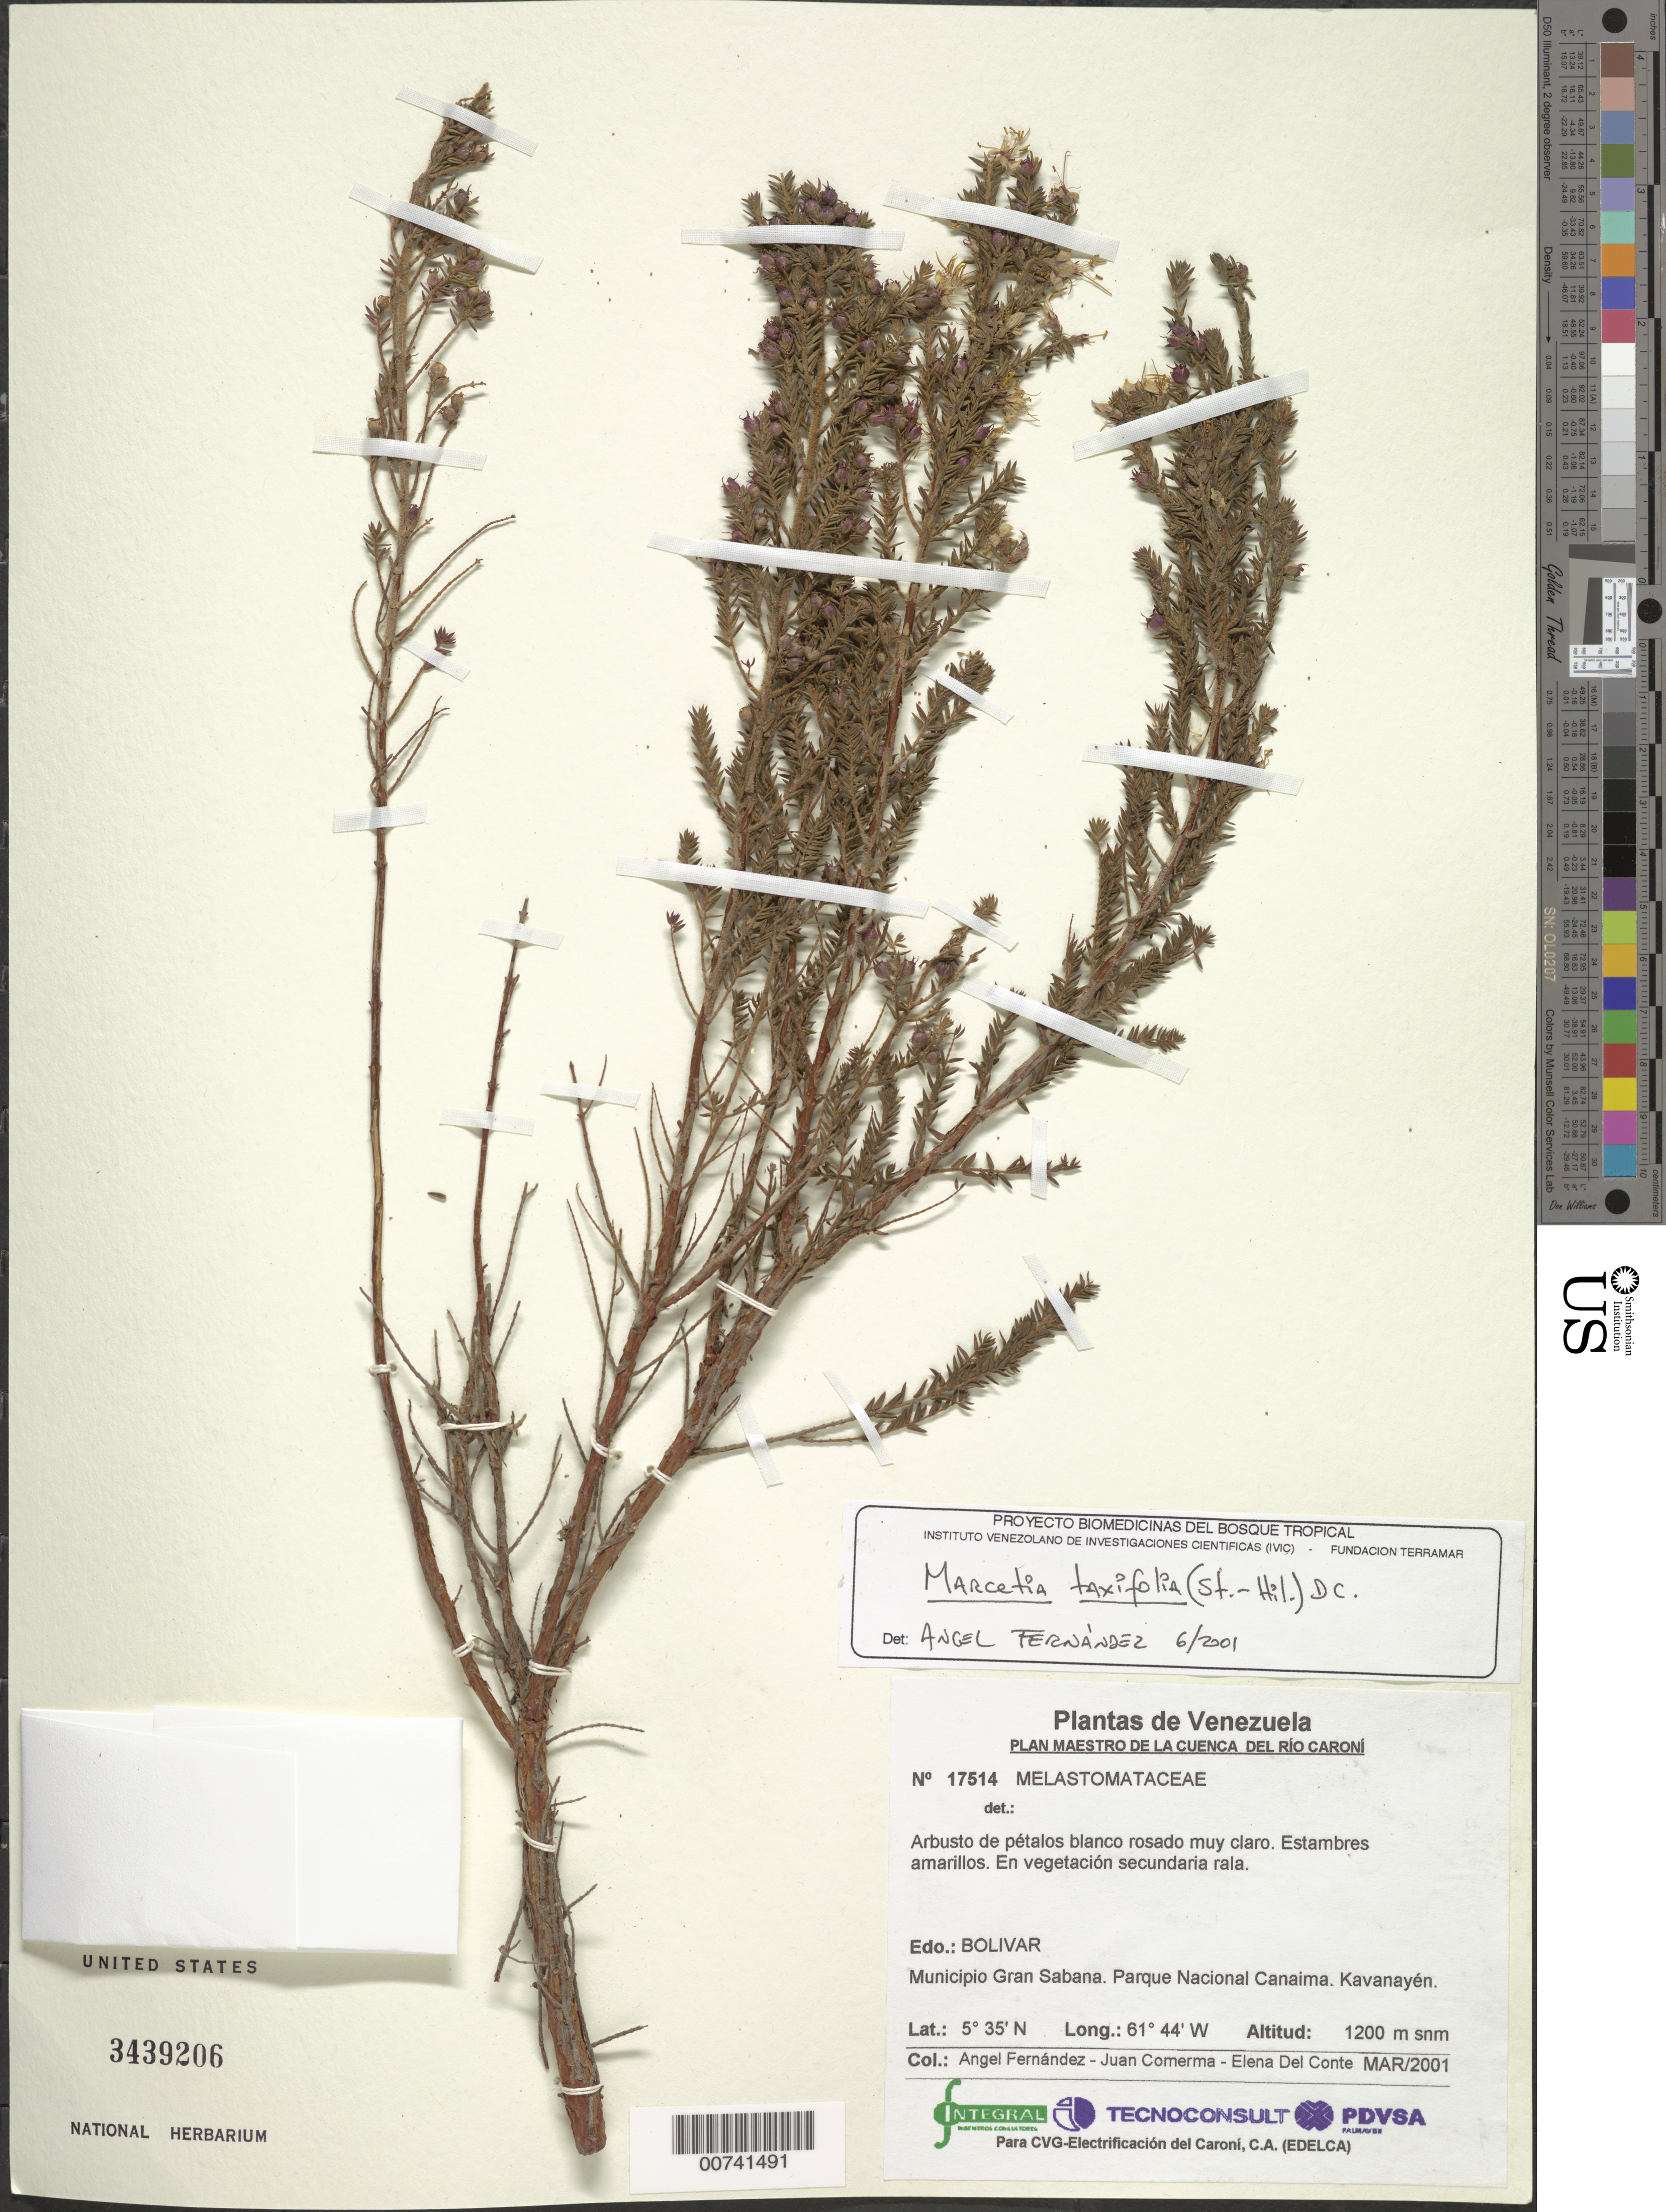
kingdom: Plantae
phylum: Tracheophyta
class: Magnoliopsida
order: Myrtales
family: Melastomataceae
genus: Marcetia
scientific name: Marcetia taxifolia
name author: (A. St.-Hil.) DC.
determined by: Fernández, A.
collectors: A. Fernández, J. Comerma & E. Del Conte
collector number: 17514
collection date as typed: Mar-01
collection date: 2001-03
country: Venezuela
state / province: Bolívar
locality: Gran Sabana, Parque Nacional Canaima, Kavanayén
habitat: Thin, secondary vegetation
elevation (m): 1200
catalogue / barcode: US 3439206